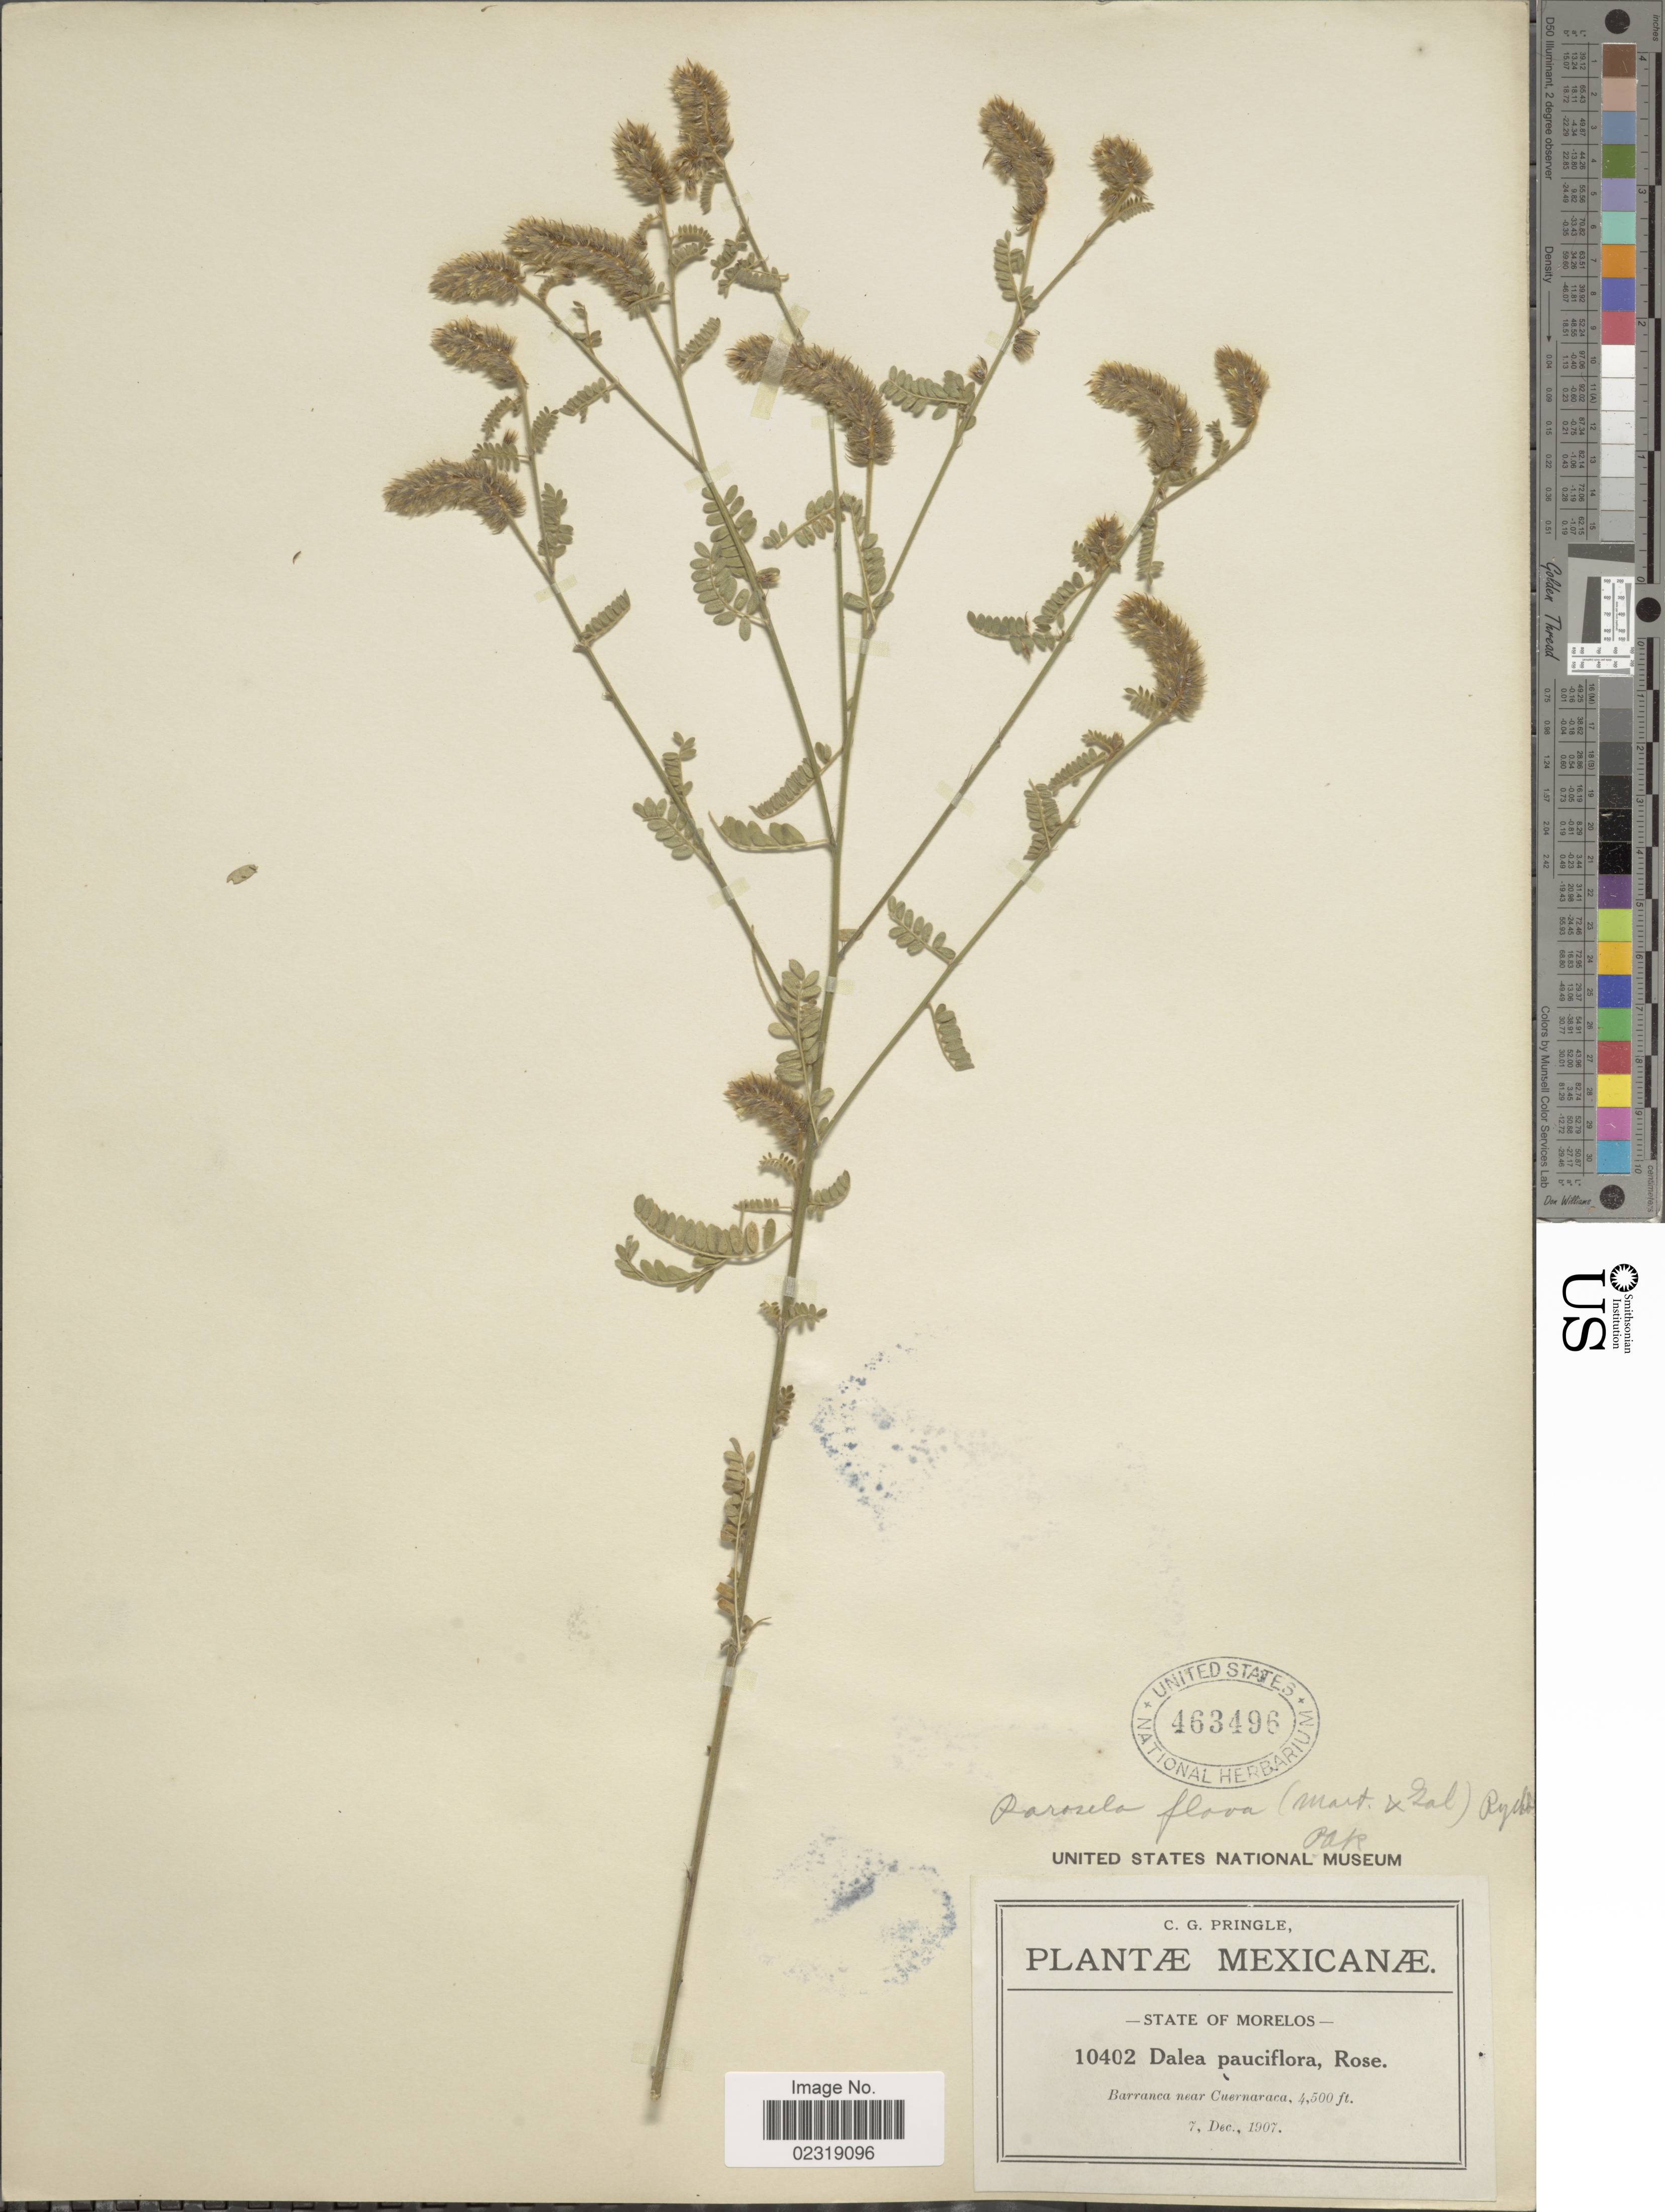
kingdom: Plantae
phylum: Tracheophyta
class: Magnoliopsida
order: Fabales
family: Fabaceae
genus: Dalea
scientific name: Dalea elata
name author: Hook. & Arn.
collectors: C. G. Pringle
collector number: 10402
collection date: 1907-12-07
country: Mexico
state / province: Morelos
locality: State of Morelos, Barranca near Cuernavaca.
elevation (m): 1372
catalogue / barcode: US 463496